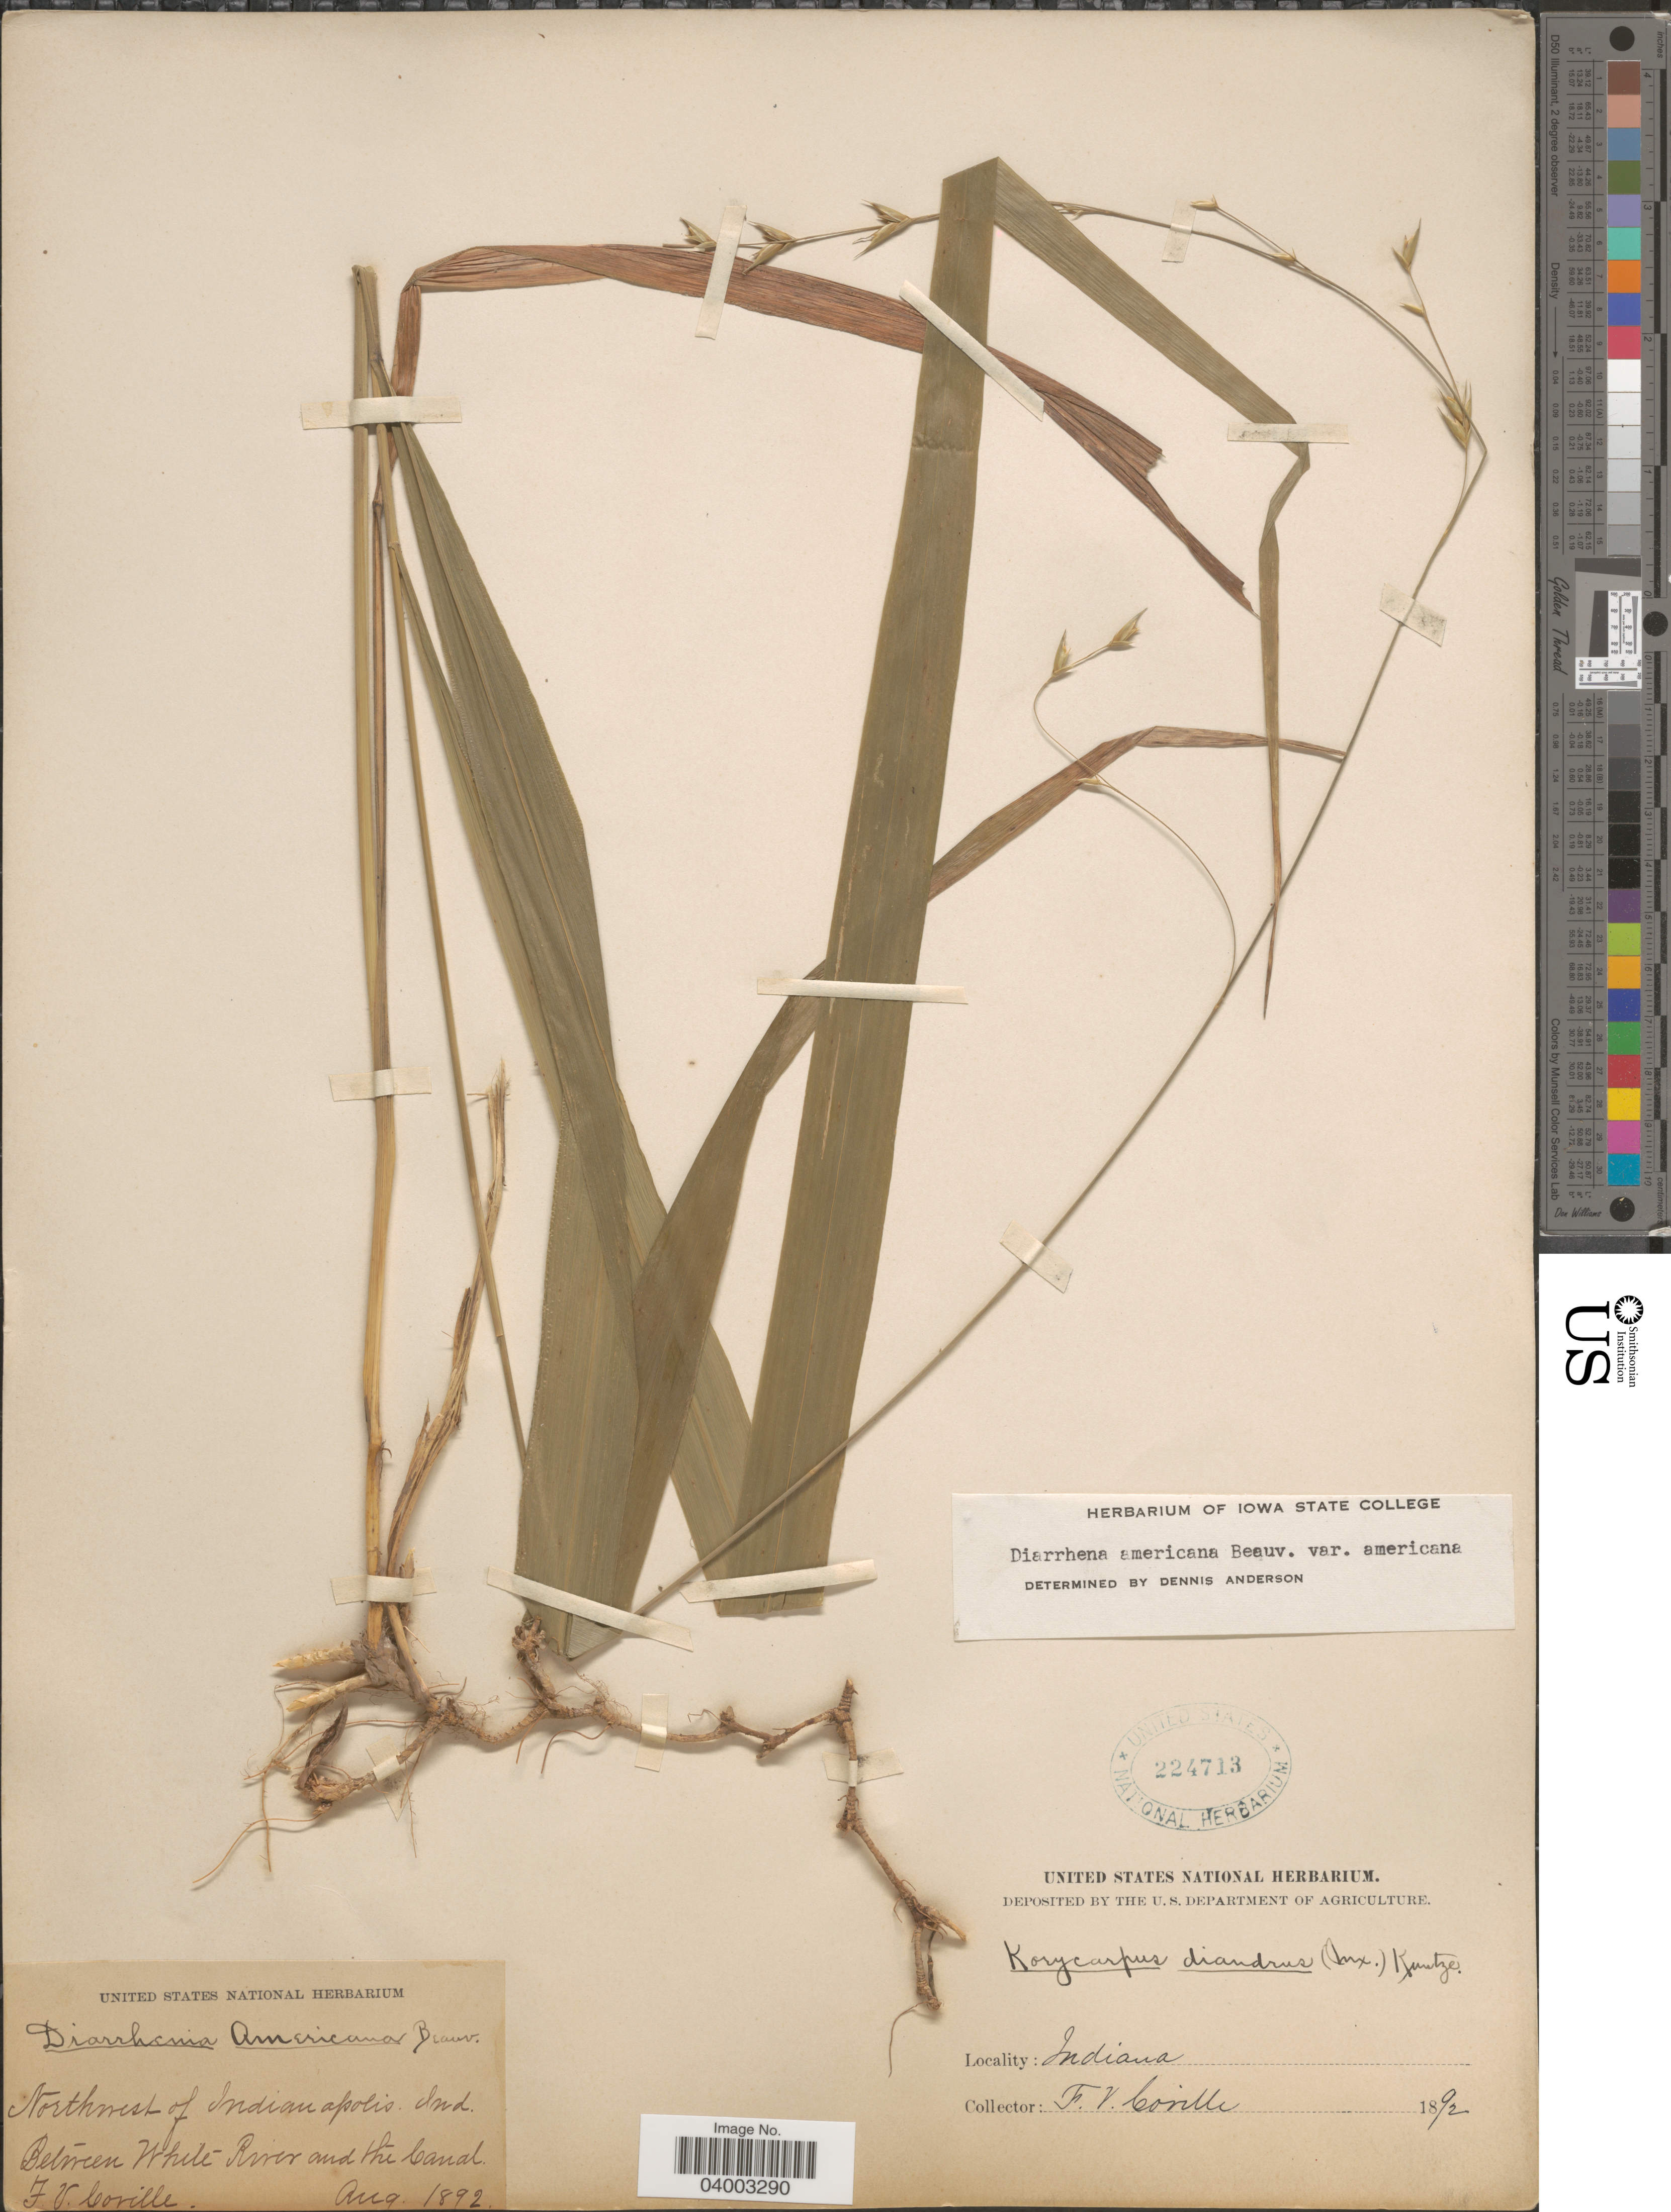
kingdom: Plantae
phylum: Tracheophyta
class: Liliopsida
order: Poales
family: Poaceae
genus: Diarrhena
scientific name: Diarrhena americana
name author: P. Beauv.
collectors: F. V. Coville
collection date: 1892-08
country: United States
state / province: Indiana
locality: Northwest of Indianapolis. Between White River and the Canal.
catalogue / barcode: US 224713